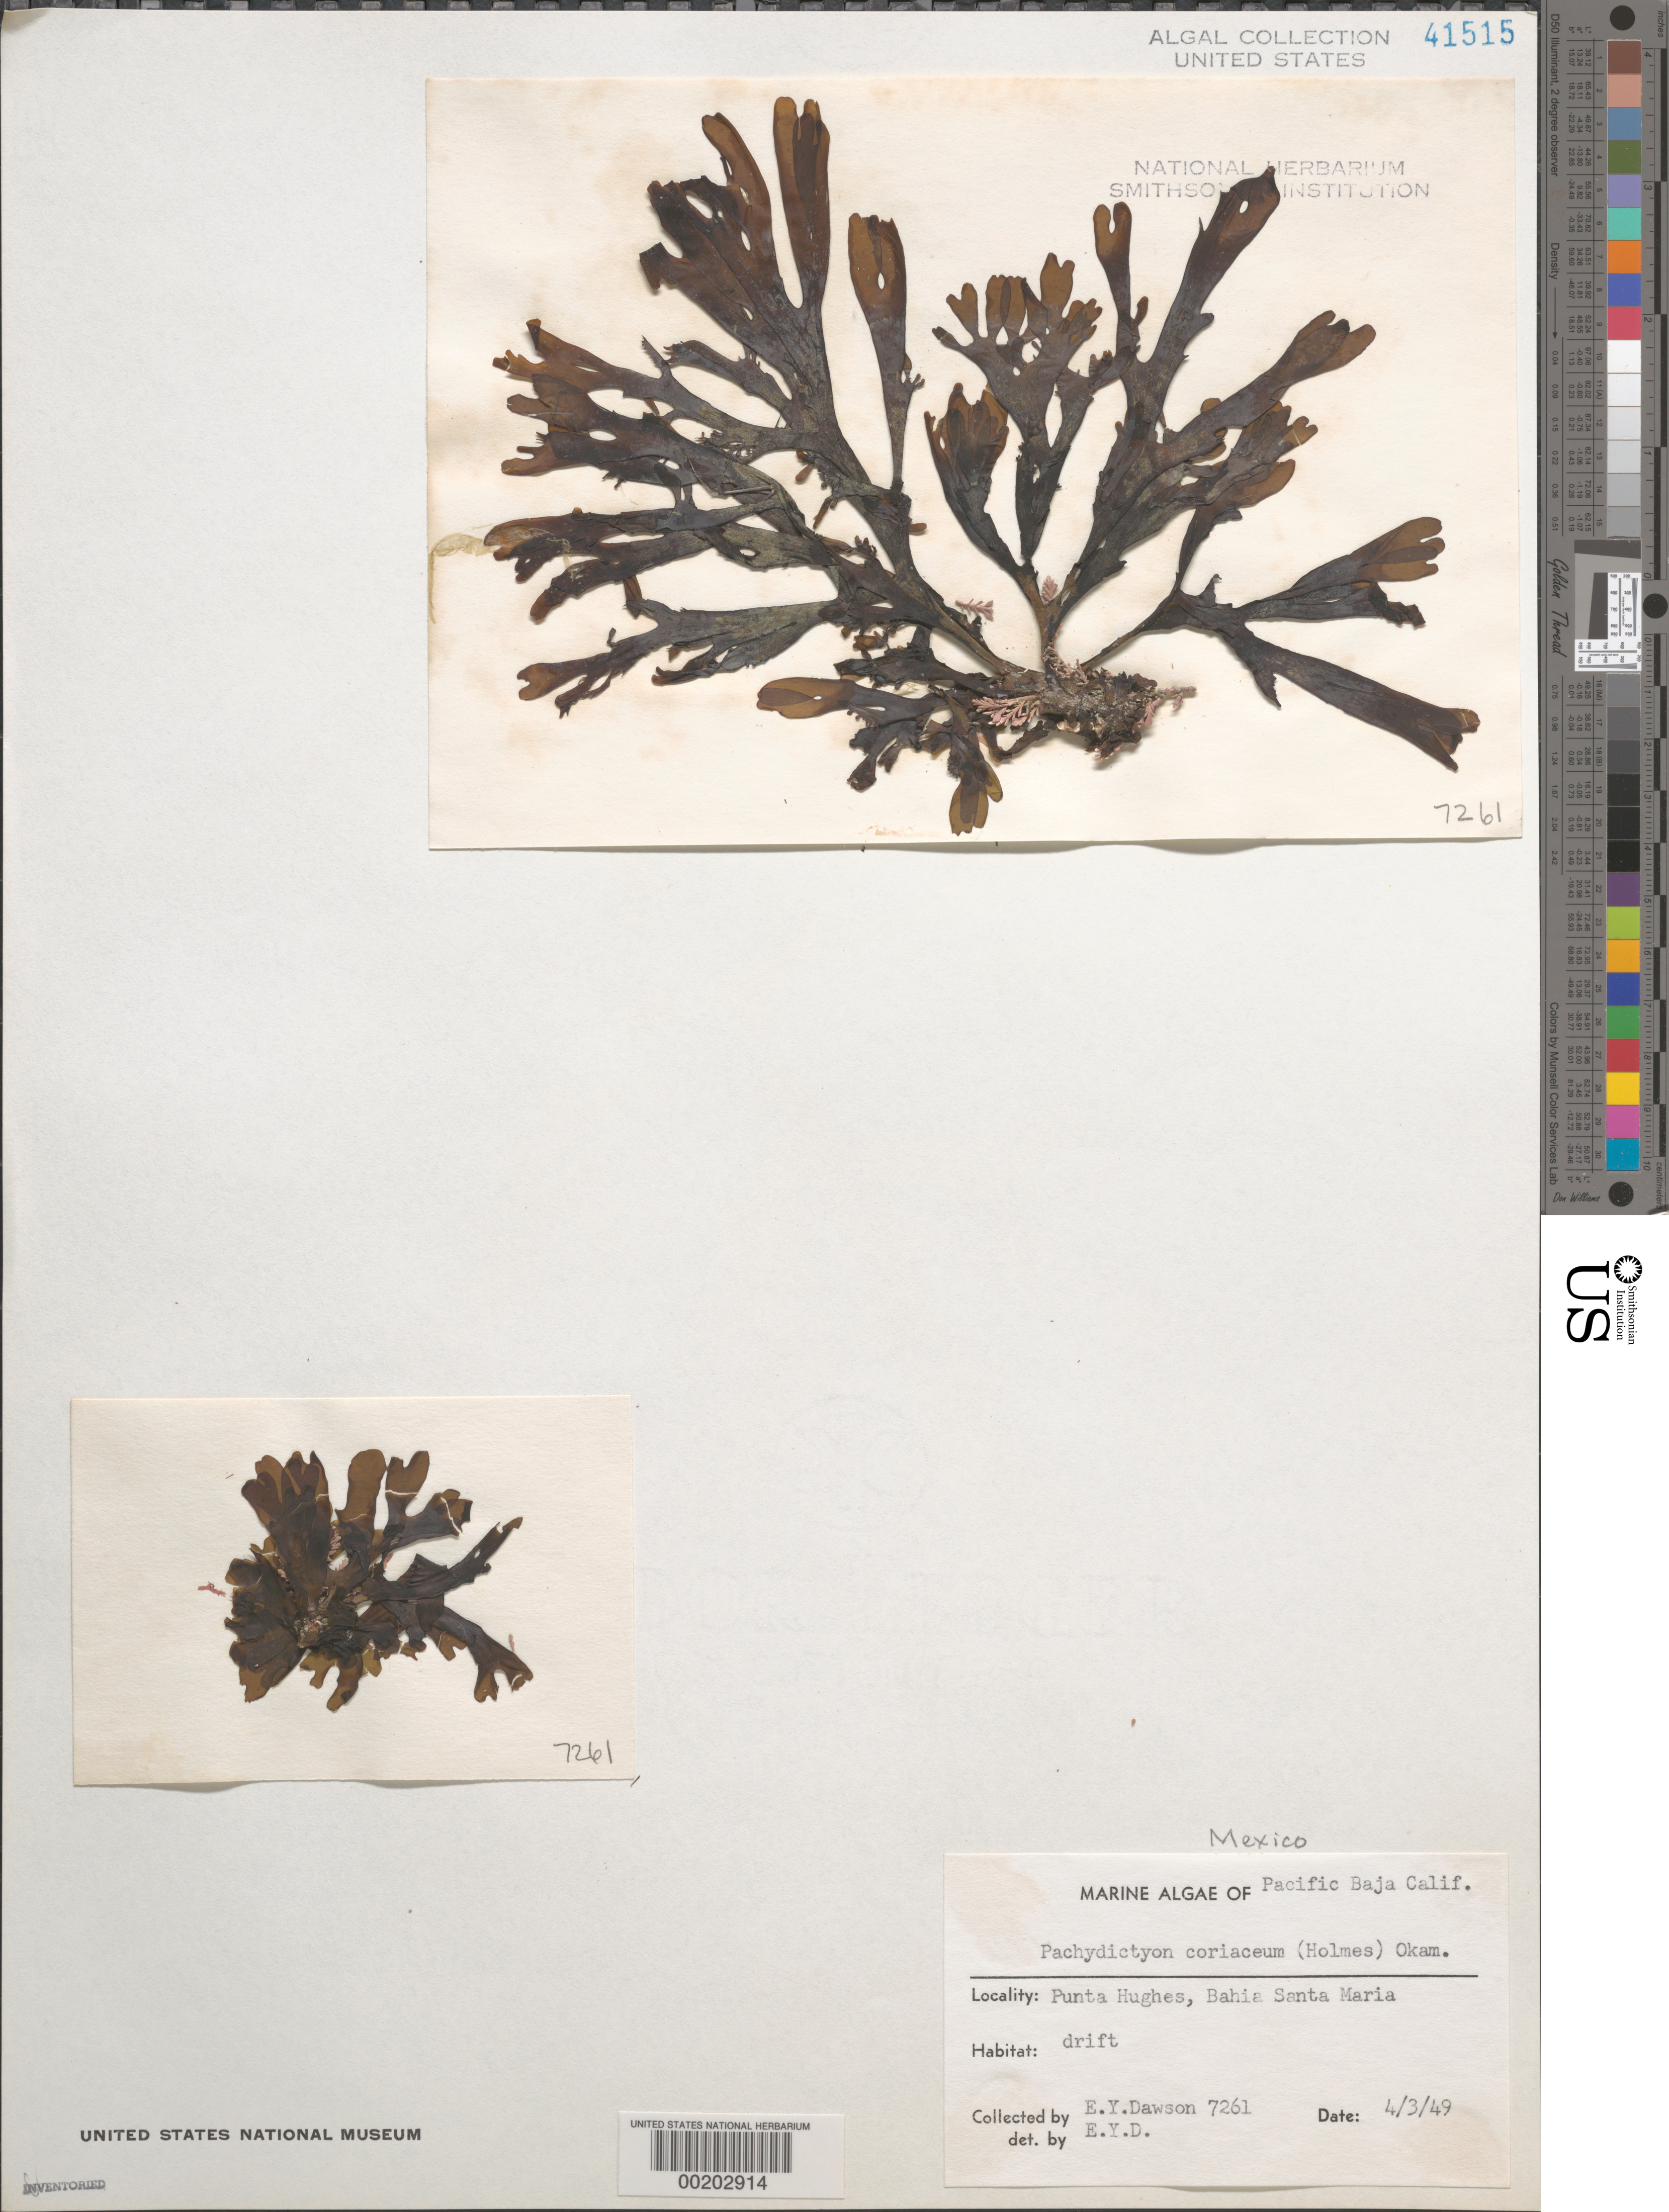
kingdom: Chromista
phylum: Ochrophyta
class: Phaeophyceae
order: Dictyotales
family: Dictyotaceae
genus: Pachydictyon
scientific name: Pachydictyon coriaceum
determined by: Dawson, E. Y.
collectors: E. Y. Dawson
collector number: EYD 7261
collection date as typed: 03 Apr 1949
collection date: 1949-04-03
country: Mexico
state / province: Baja California Sur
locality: Punta Hughes, Bahia Santa Maria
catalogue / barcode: US 41515